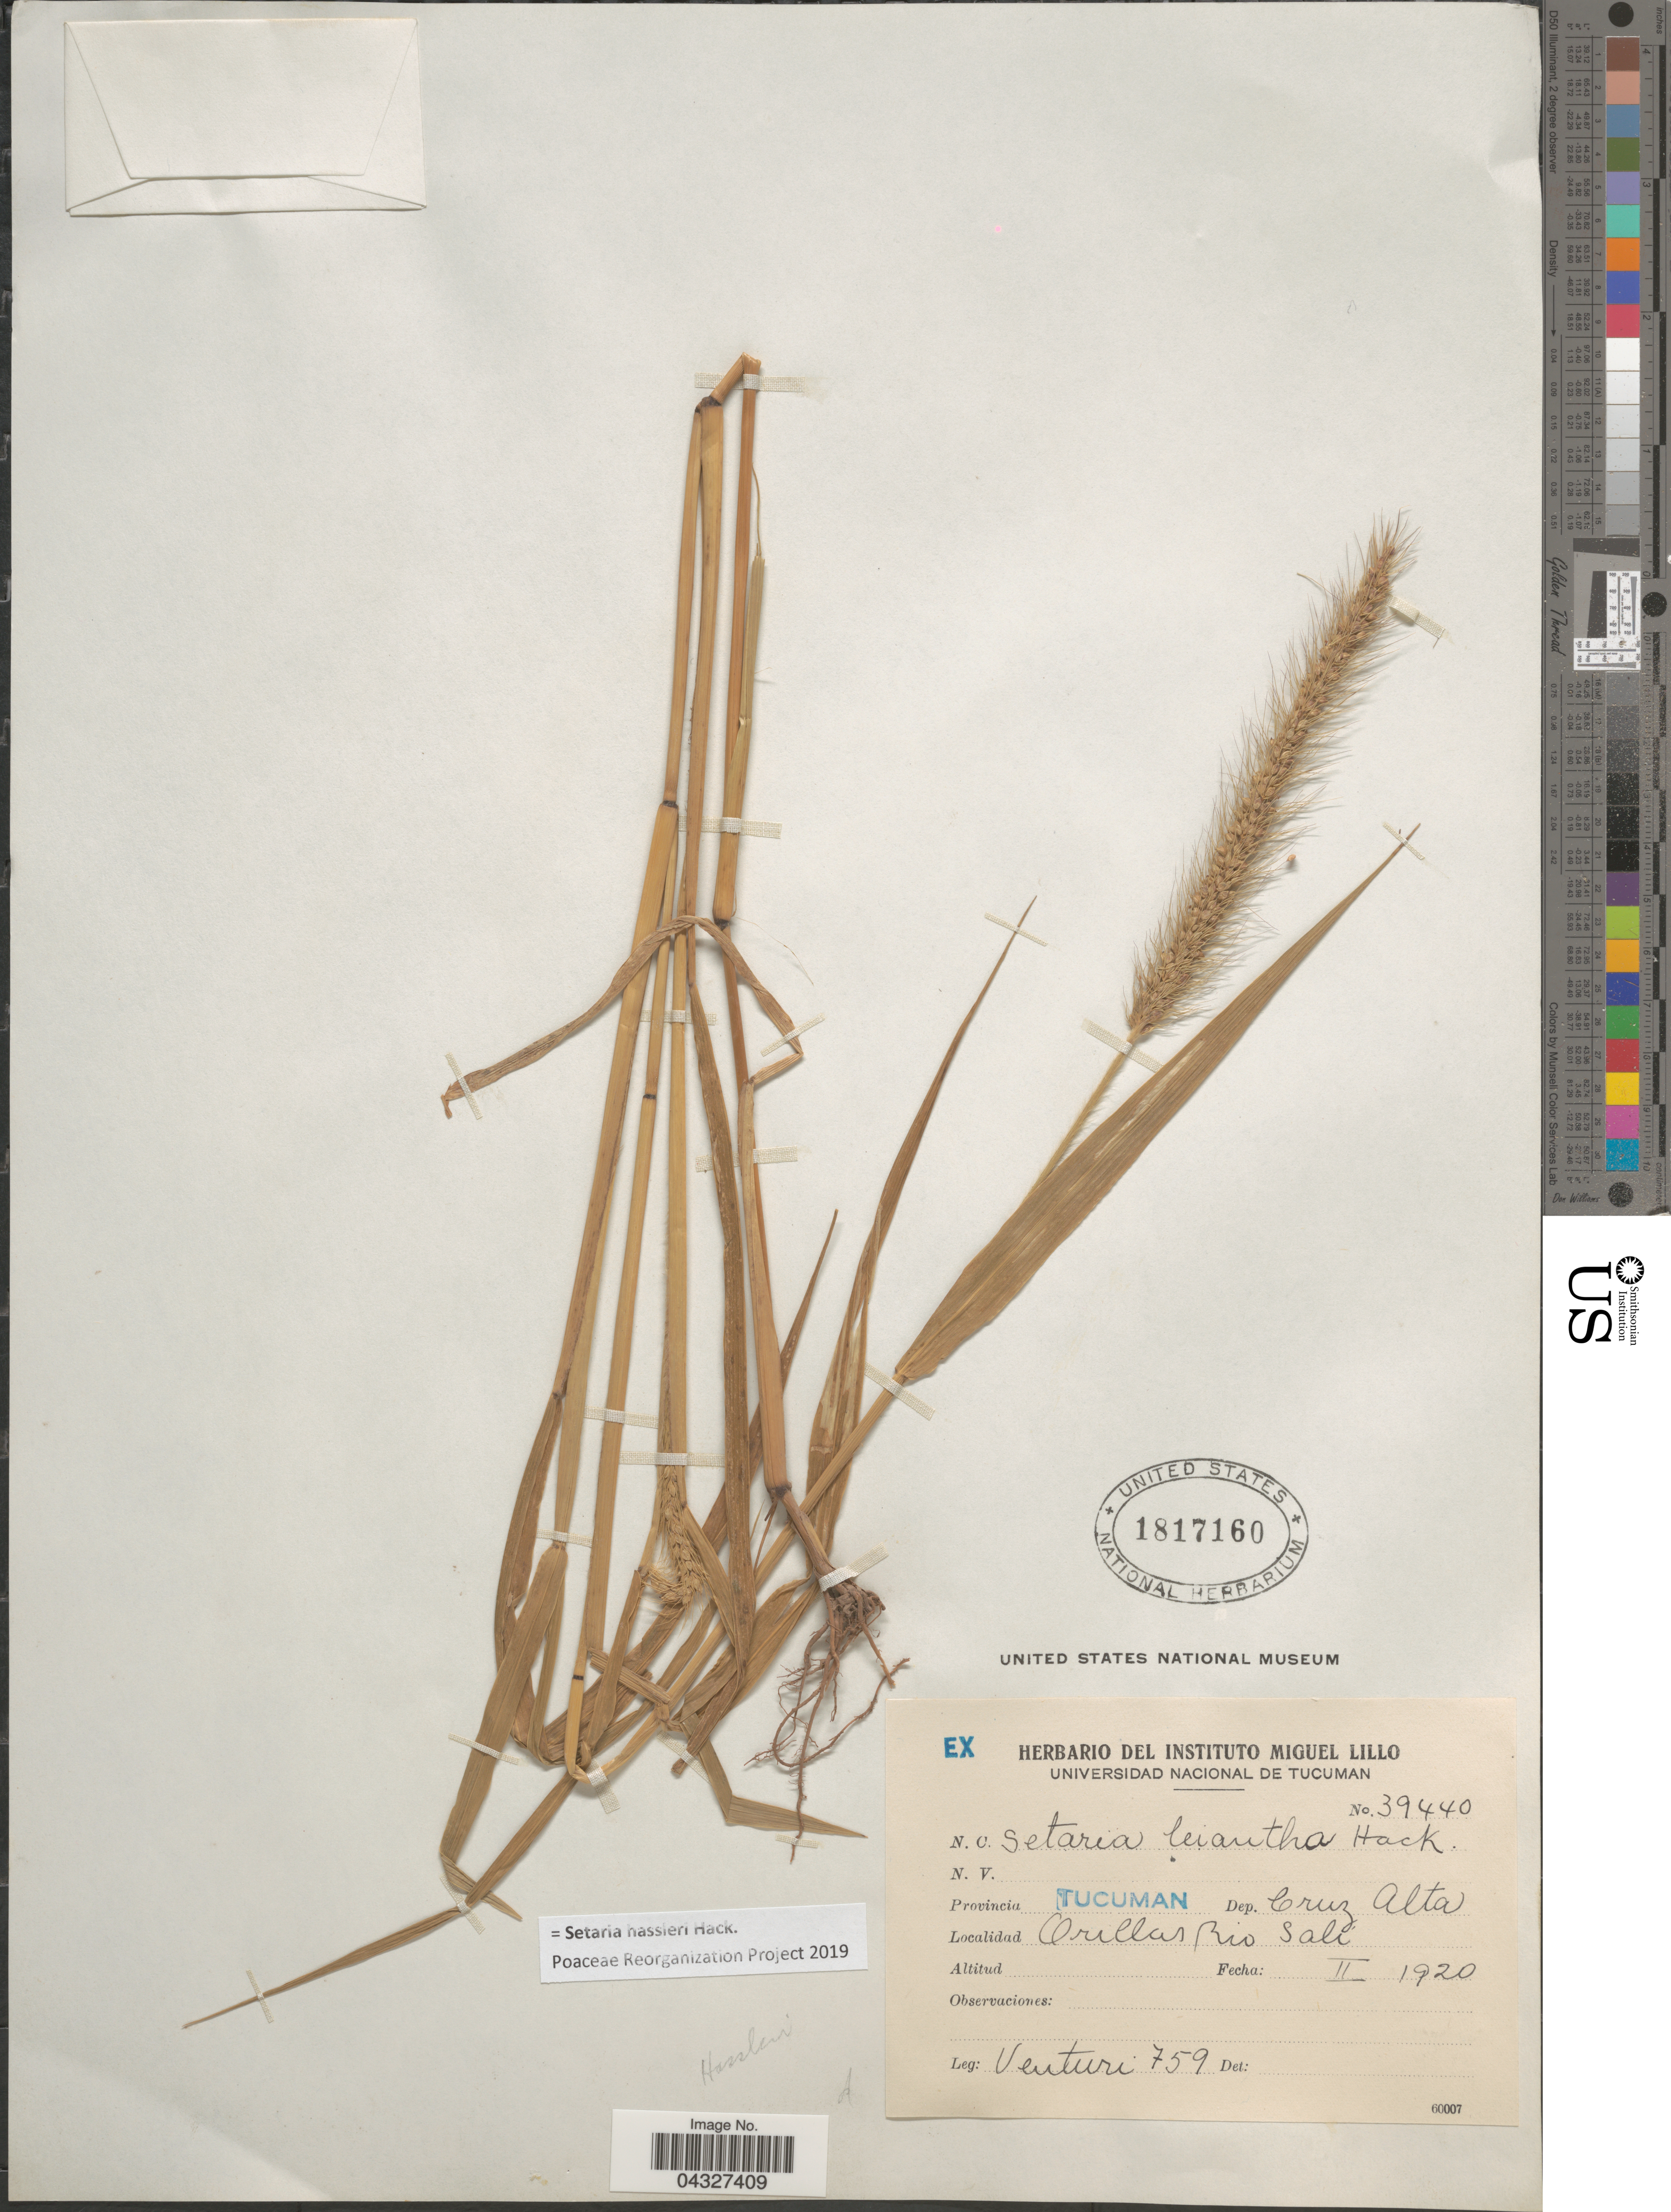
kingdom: Plantae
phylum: Tracheophyta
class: Liliopsida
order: Poales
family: Poaceae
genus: Setaria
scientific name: Setaria hassleri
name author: Hack. in Chodat & Hassl.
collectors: Venturi, --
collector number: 759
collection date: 1920-02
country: Argentina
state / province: Tucuman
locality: Provincia Tucuman. Dep. Cruz Alta. Orillas Rio Salí.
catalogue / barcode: US 1817160